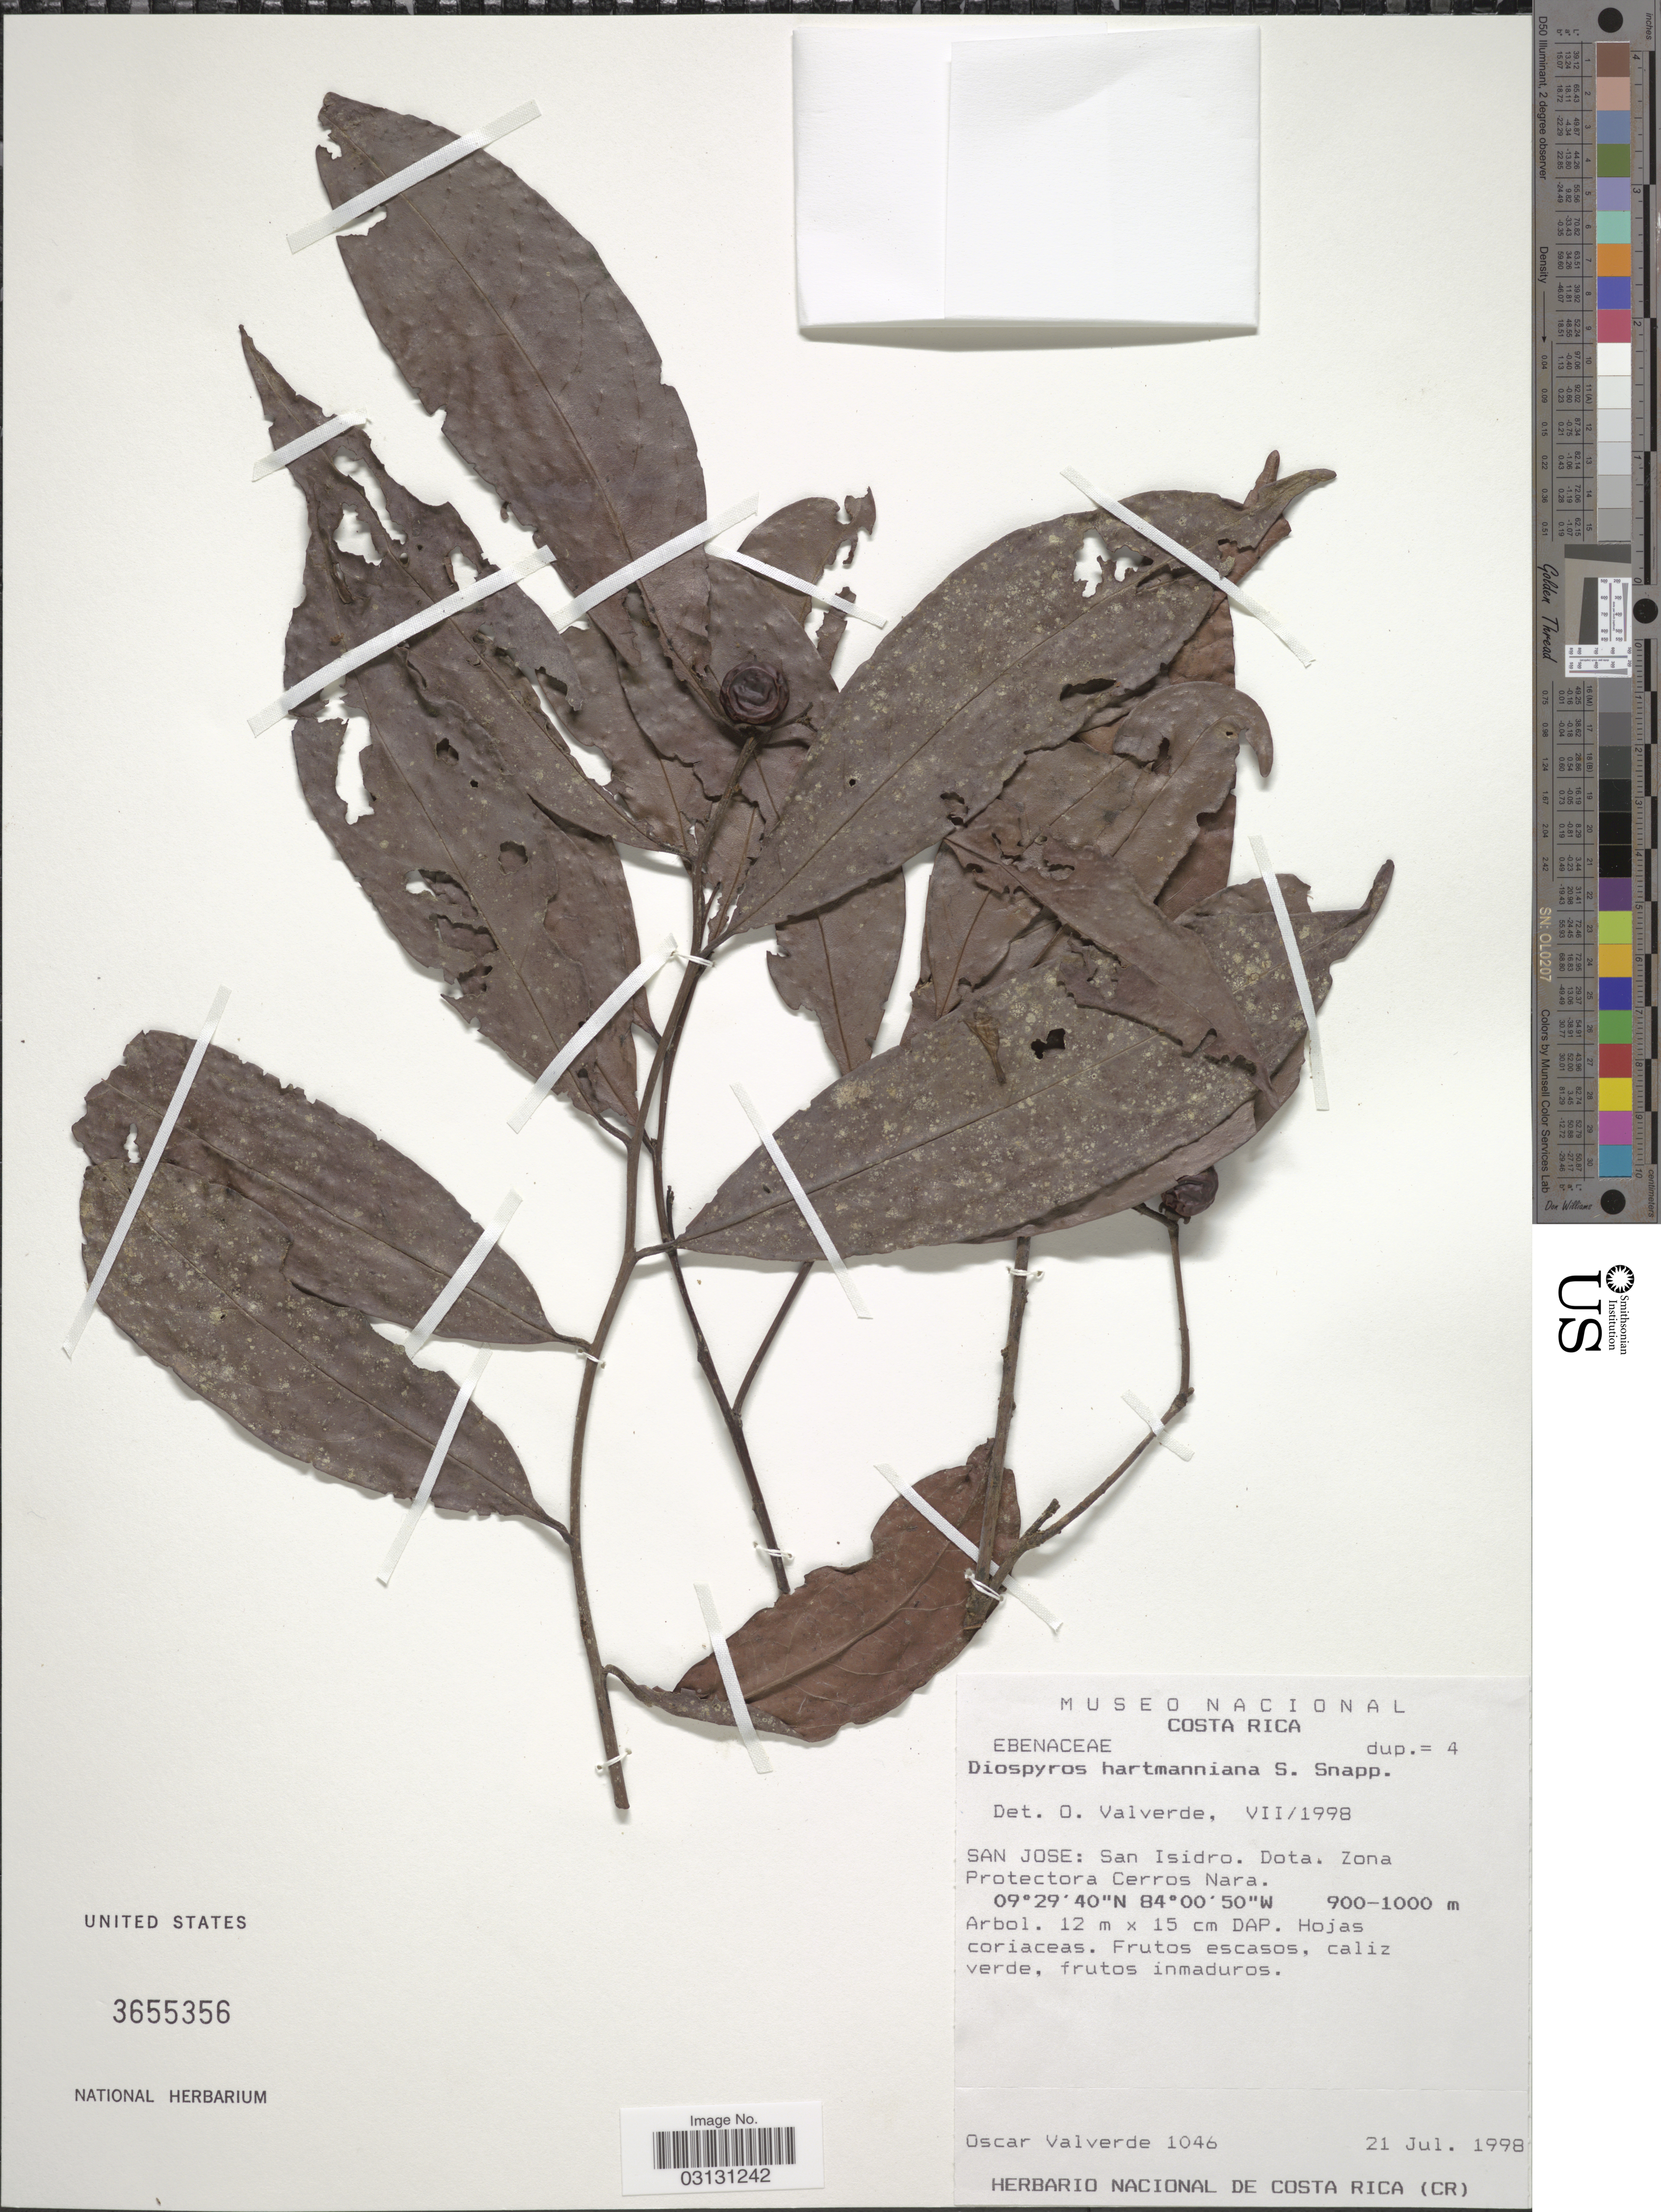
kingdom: Plantae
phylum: Tracheophyta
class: Magnoliopsida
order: Ericales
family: Ebenaceae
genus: Diospyros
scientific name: Diospyros hartmanniana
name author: S. Knapp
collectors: O. Valverde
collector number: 1046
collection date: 1998-07-21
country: Costa Rica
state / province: San José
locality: San Isidro. Dota. Zona Protectora Cerros Nara.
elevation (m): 900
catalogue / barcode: US 3655356